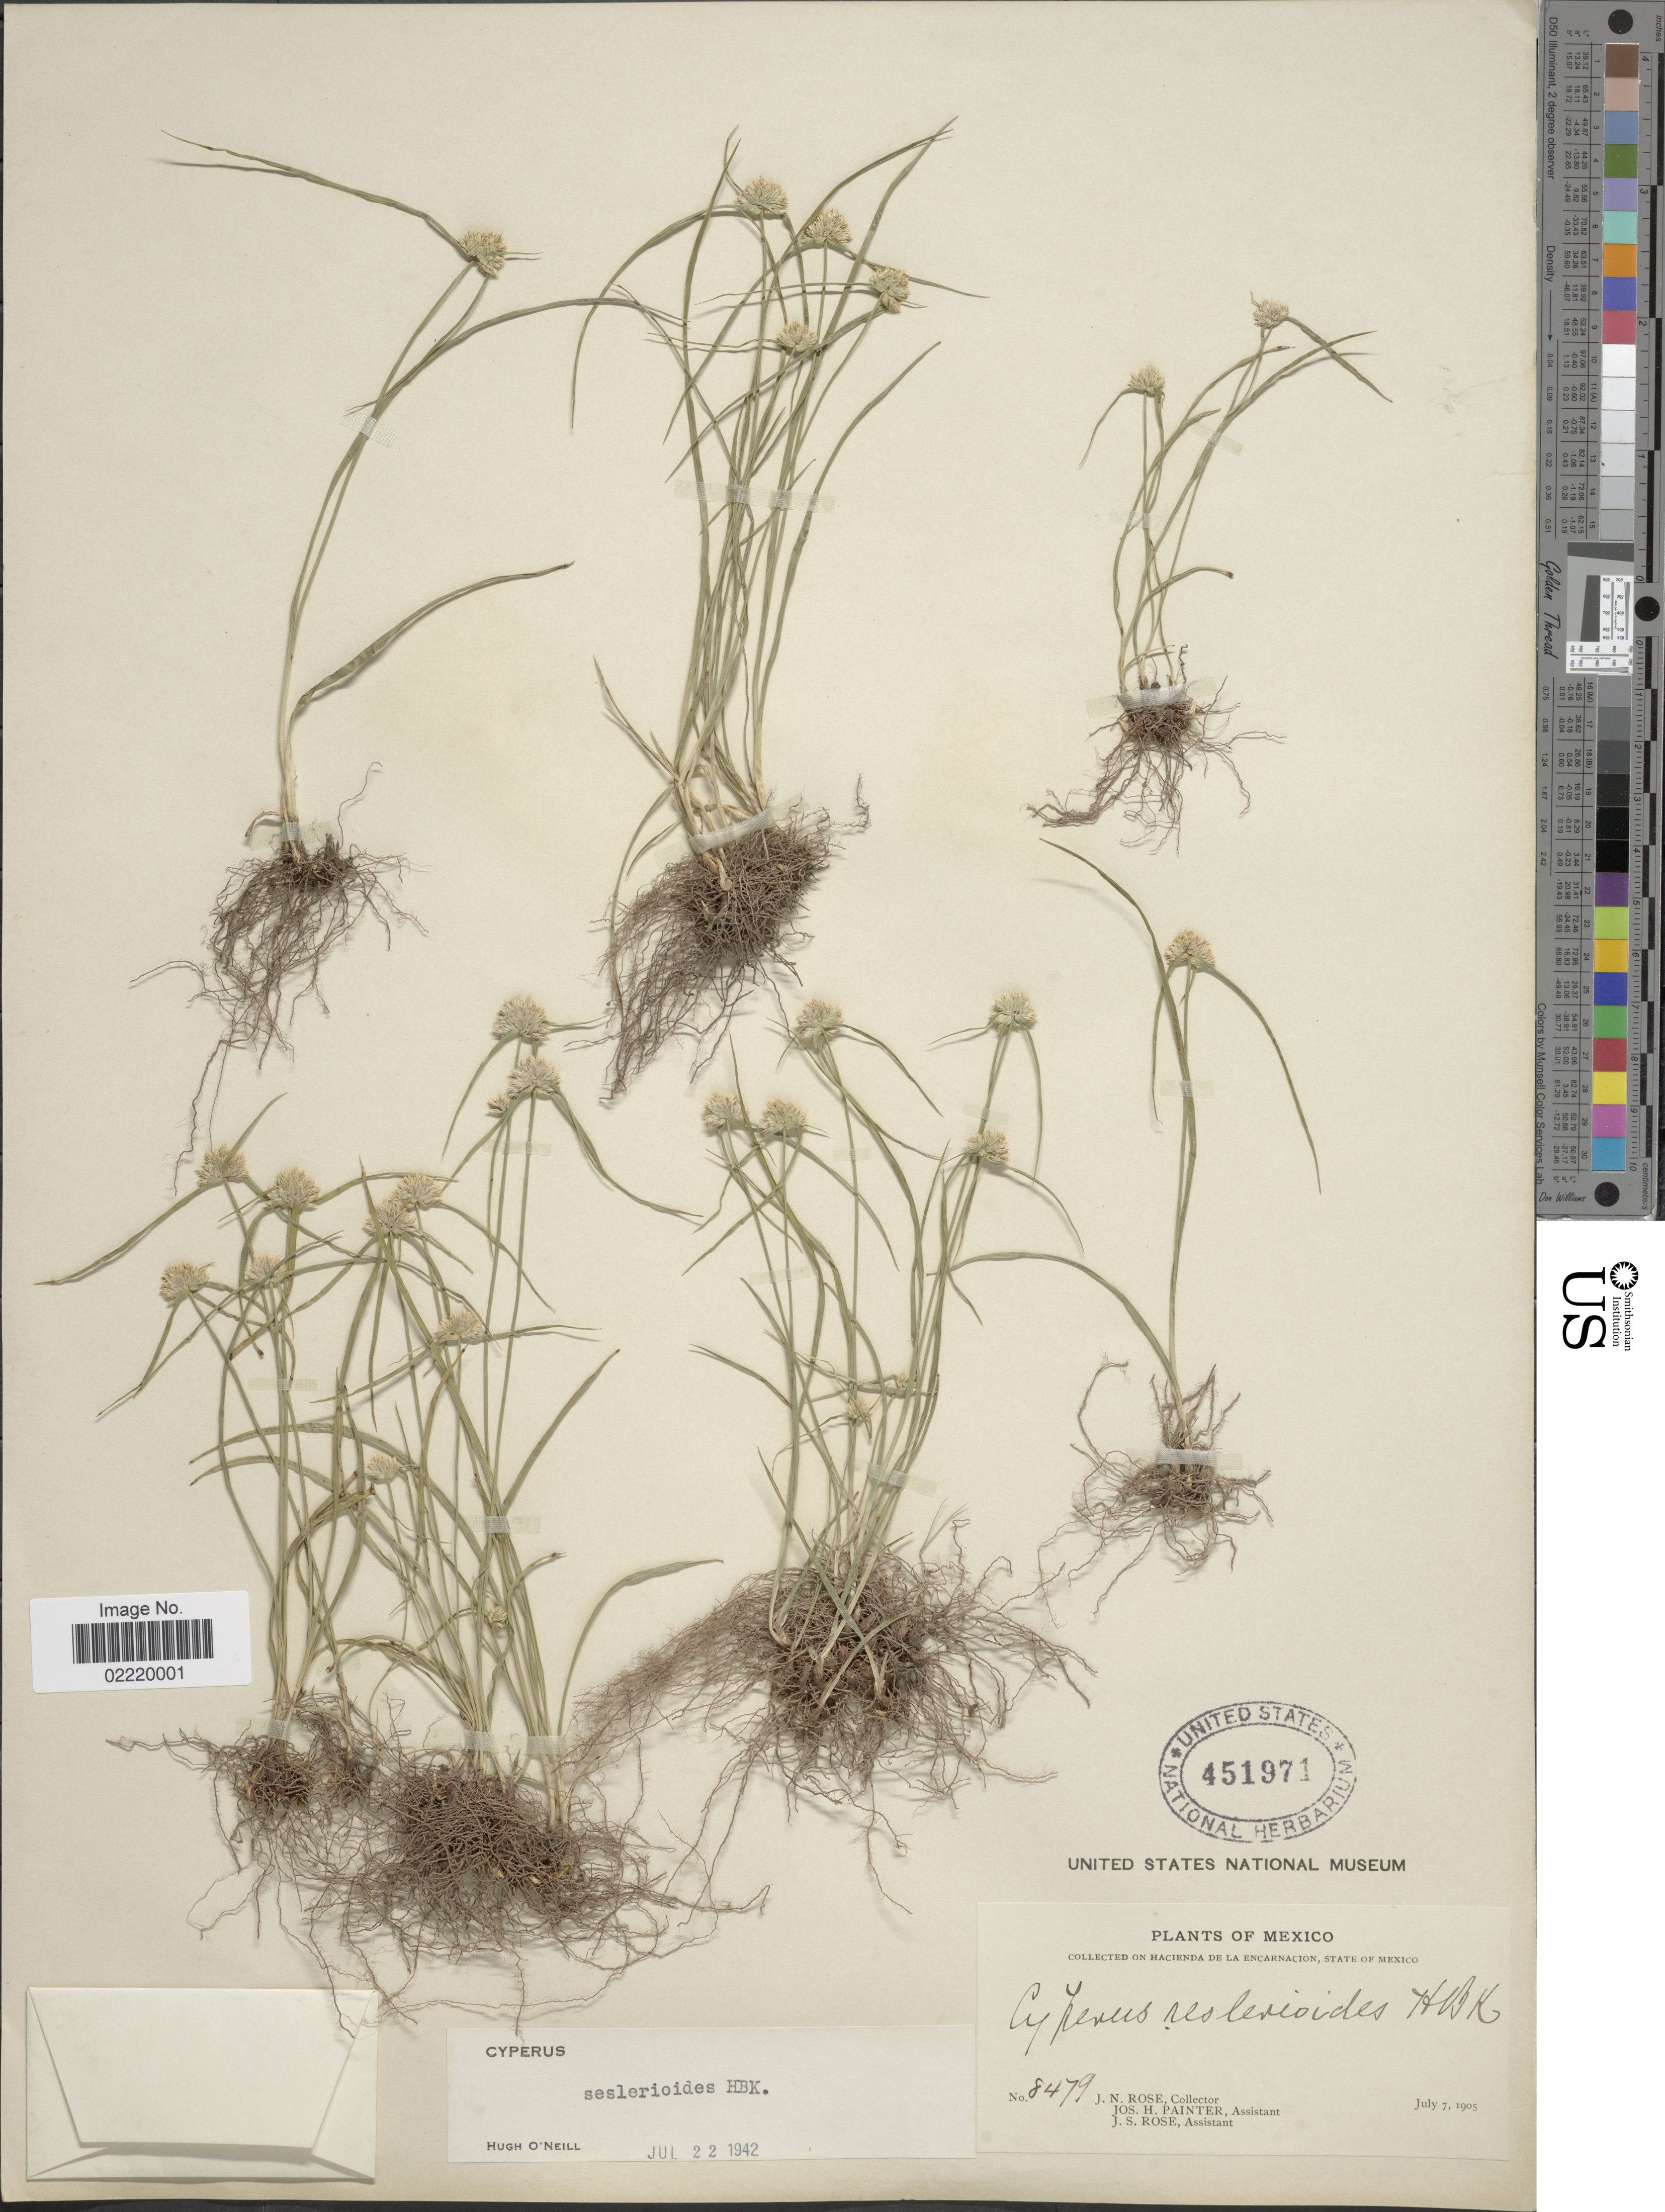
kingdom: Plantae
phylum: Tracheophyta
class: Liliopsida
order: Poales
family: Cyperaceae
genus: Cyperus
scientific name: Cyperus seslerioides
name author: Kunth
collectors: J. N. Rose, J. H. Painter & J. S. Rose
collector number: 8479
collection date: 1905-07-07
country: Mexico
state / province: México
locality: On Hacienda de la Encarnacion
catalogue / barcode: US 451971